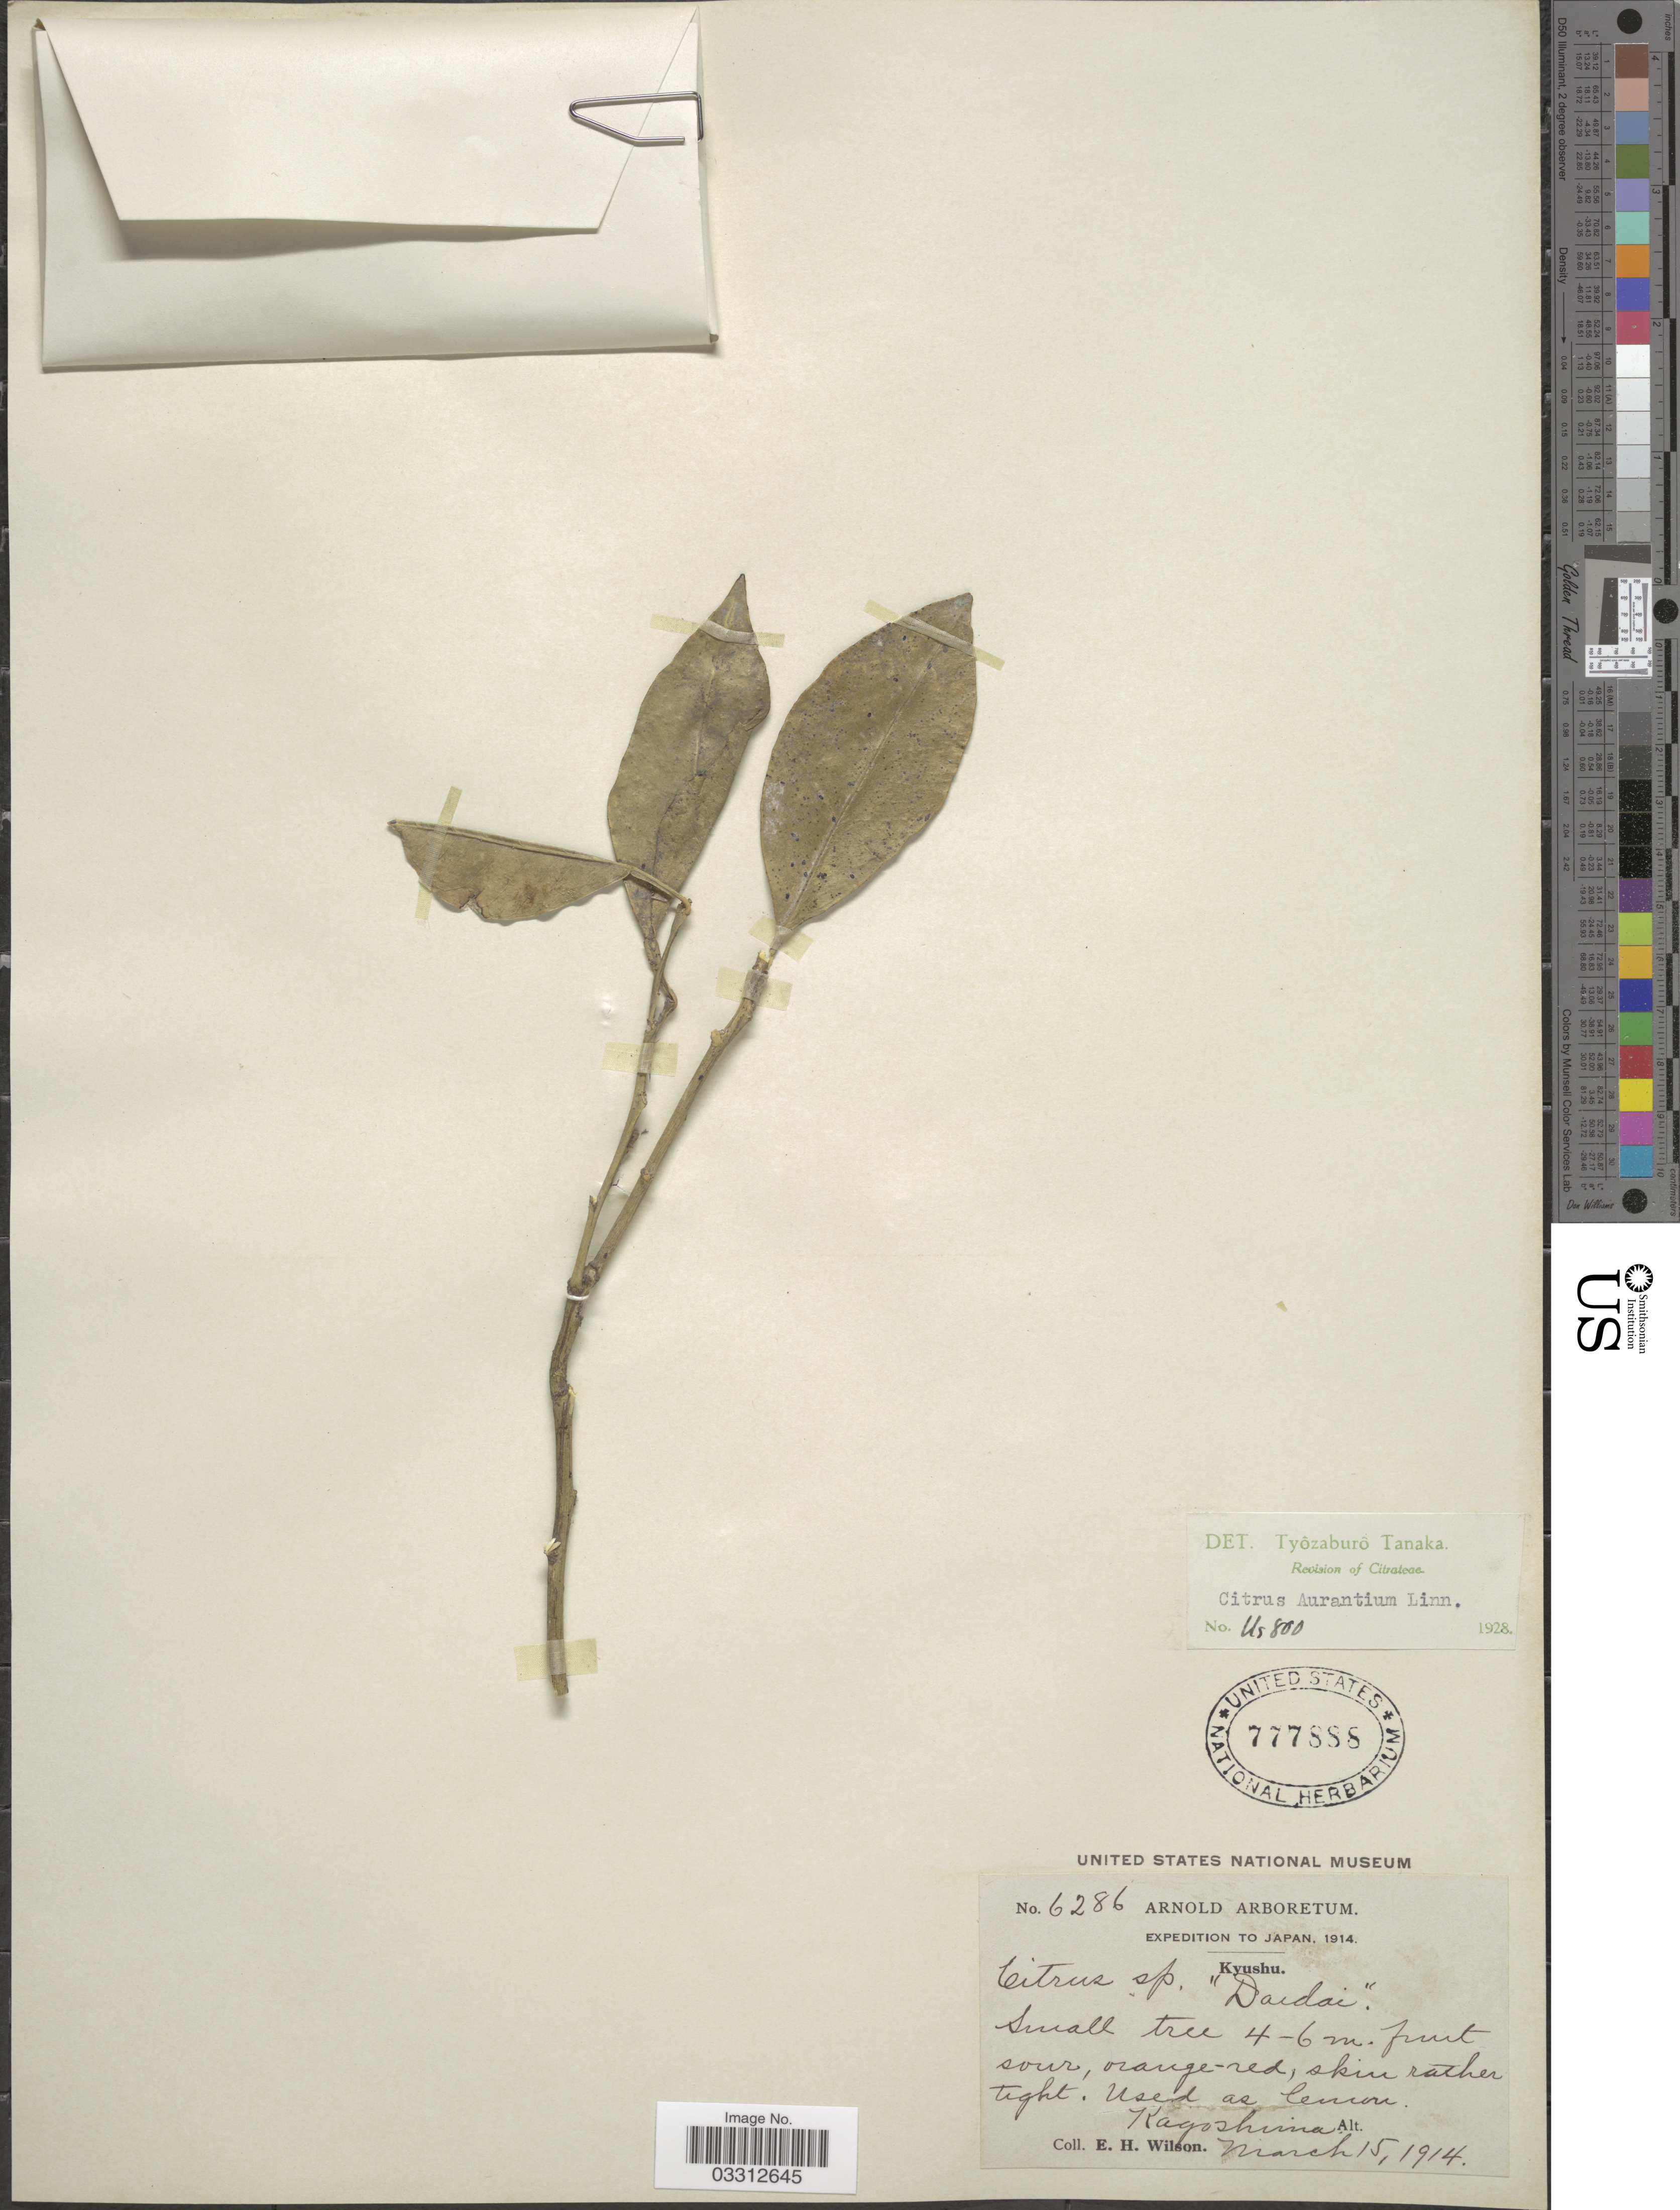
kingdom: Plantae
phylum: Tracheophyta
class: Magnoliopsida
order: Sapindales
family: Rutaceae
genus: Citrus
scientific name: Citrus x aurantium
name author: L.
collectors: E. Wilson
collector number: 6286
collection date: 1914-03-15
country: Japan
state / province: Kagosima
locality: Kyushu. Kagoshima.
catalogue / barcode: US 777888